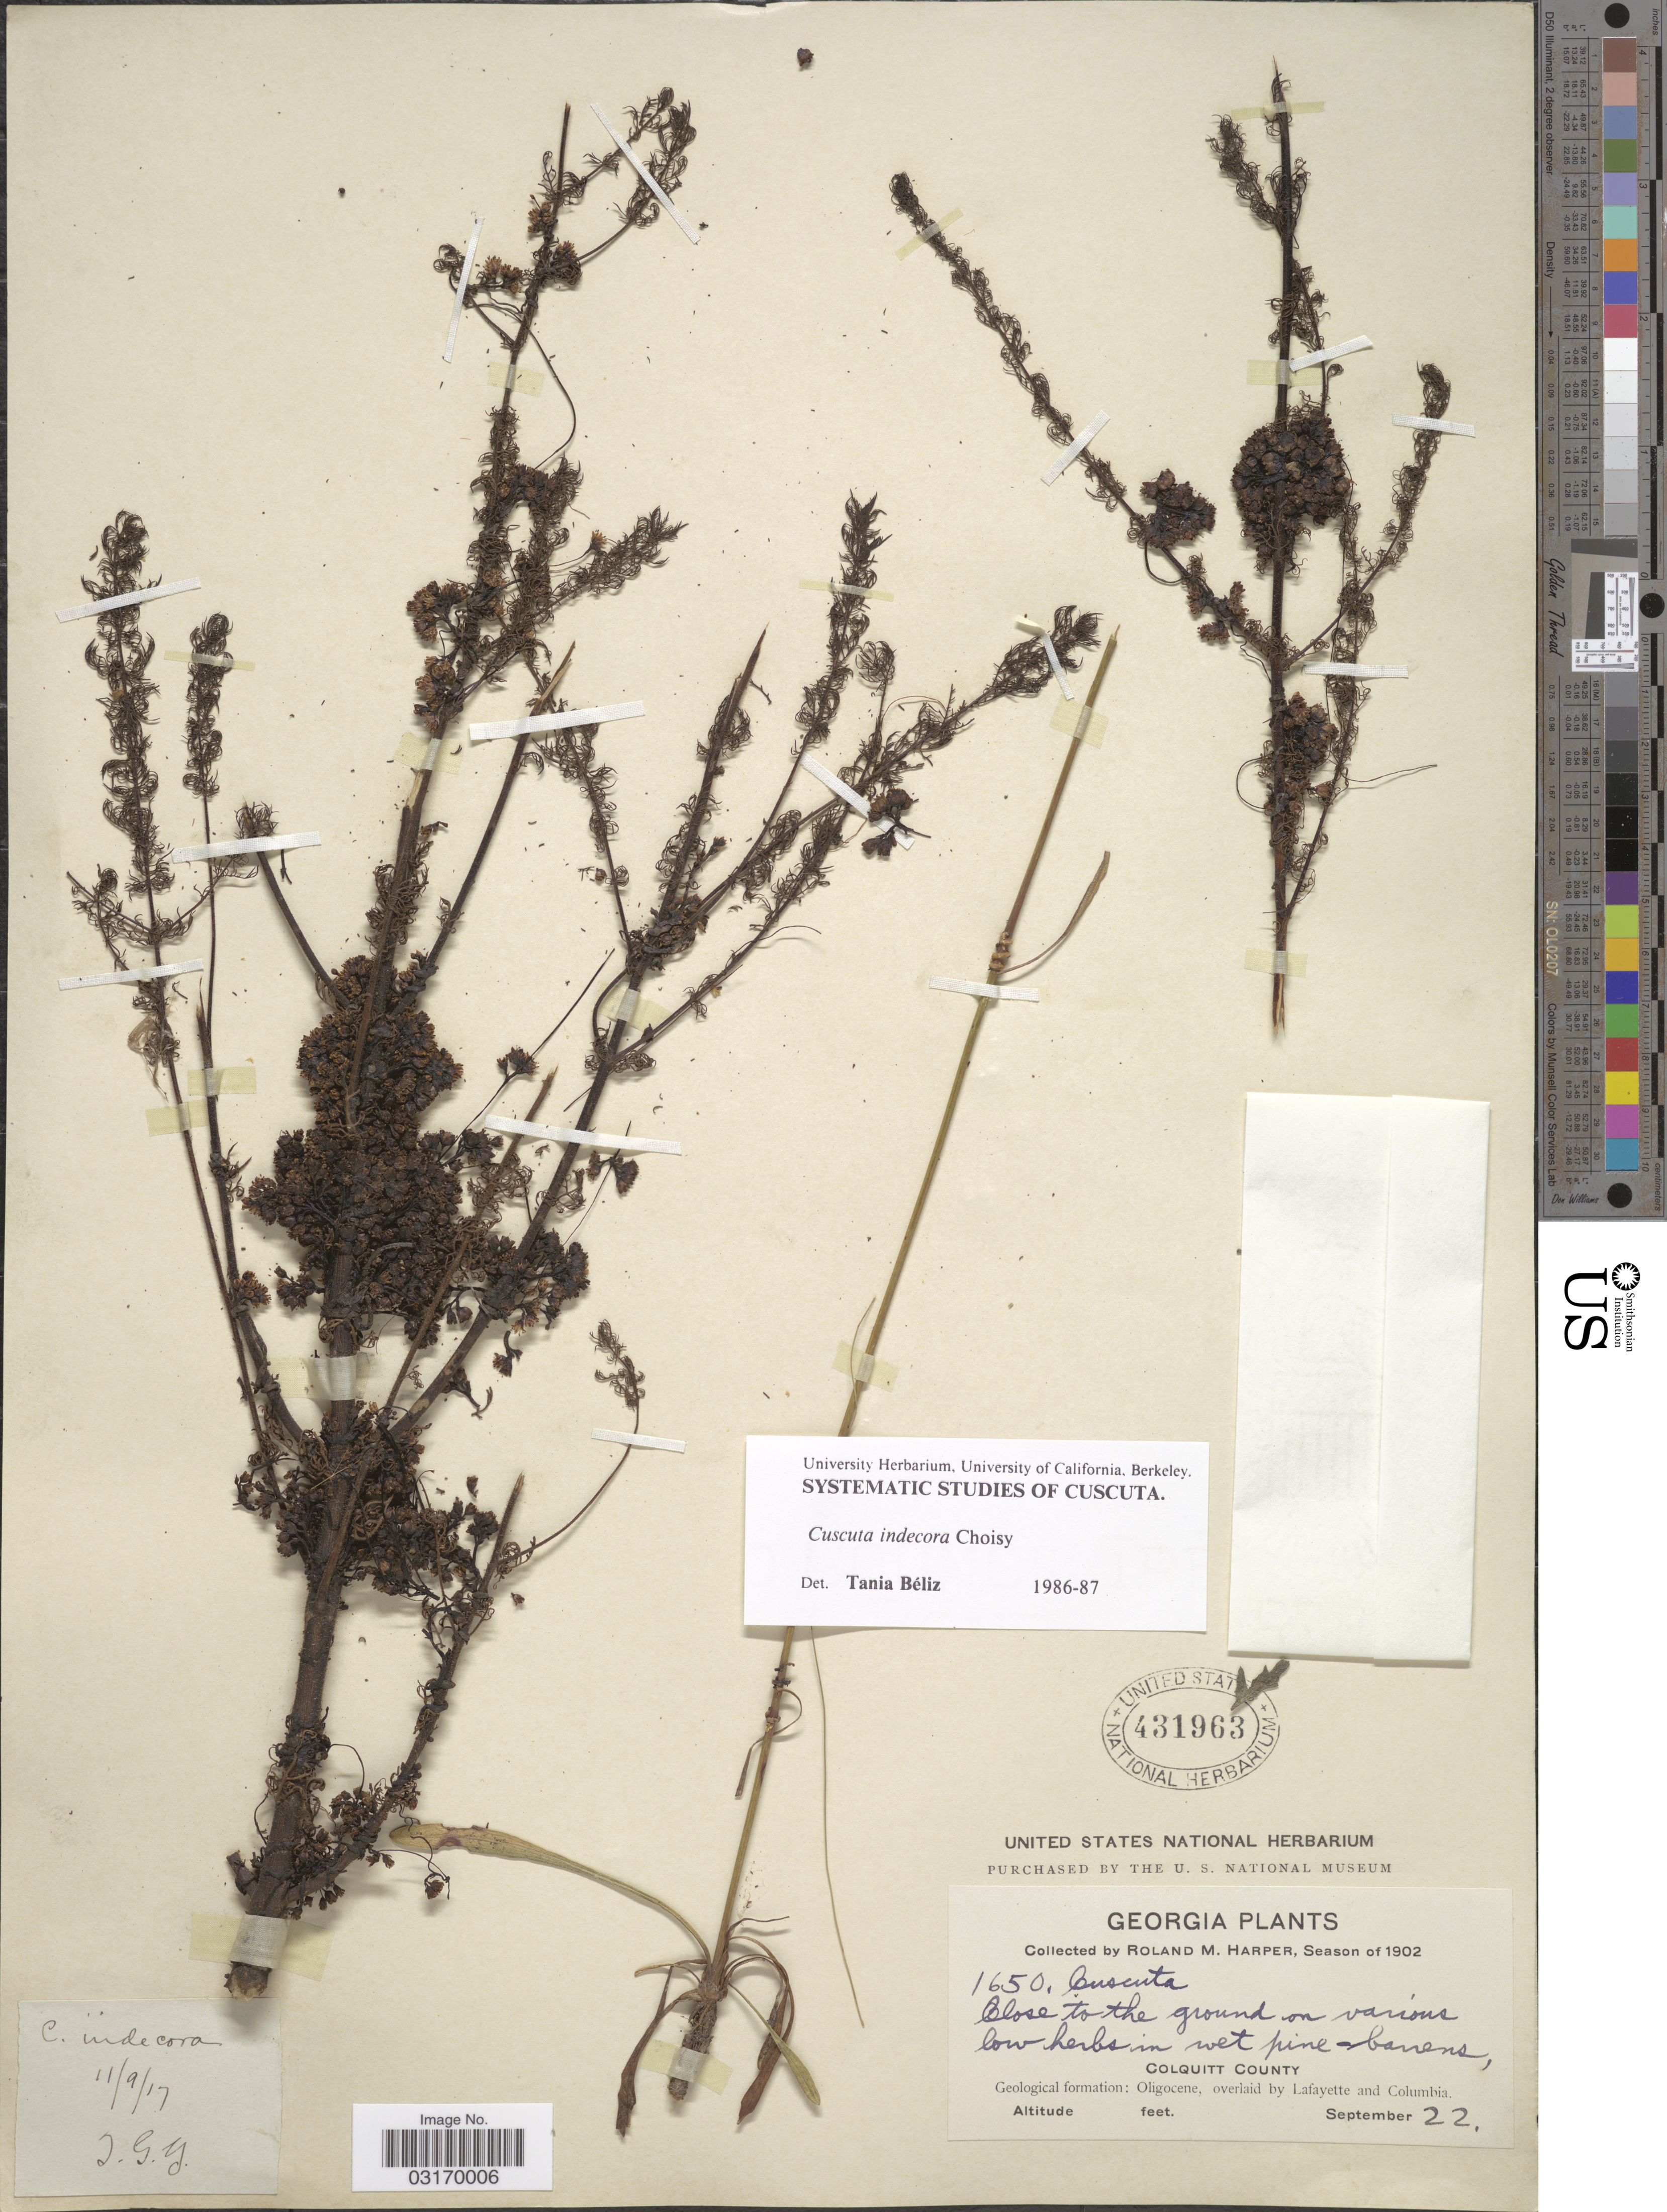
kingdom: Plantae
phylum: Tracheophyta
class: Magnoliopsida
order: Solanales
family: Convolvulaceae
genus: Cuscuta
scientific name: Cuscuta indecora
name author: Choisy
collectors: R. M. Harper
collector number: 1650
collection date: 1902-09-22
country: United States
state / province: Georgia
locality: Colquitt County.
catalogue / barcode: US 431963